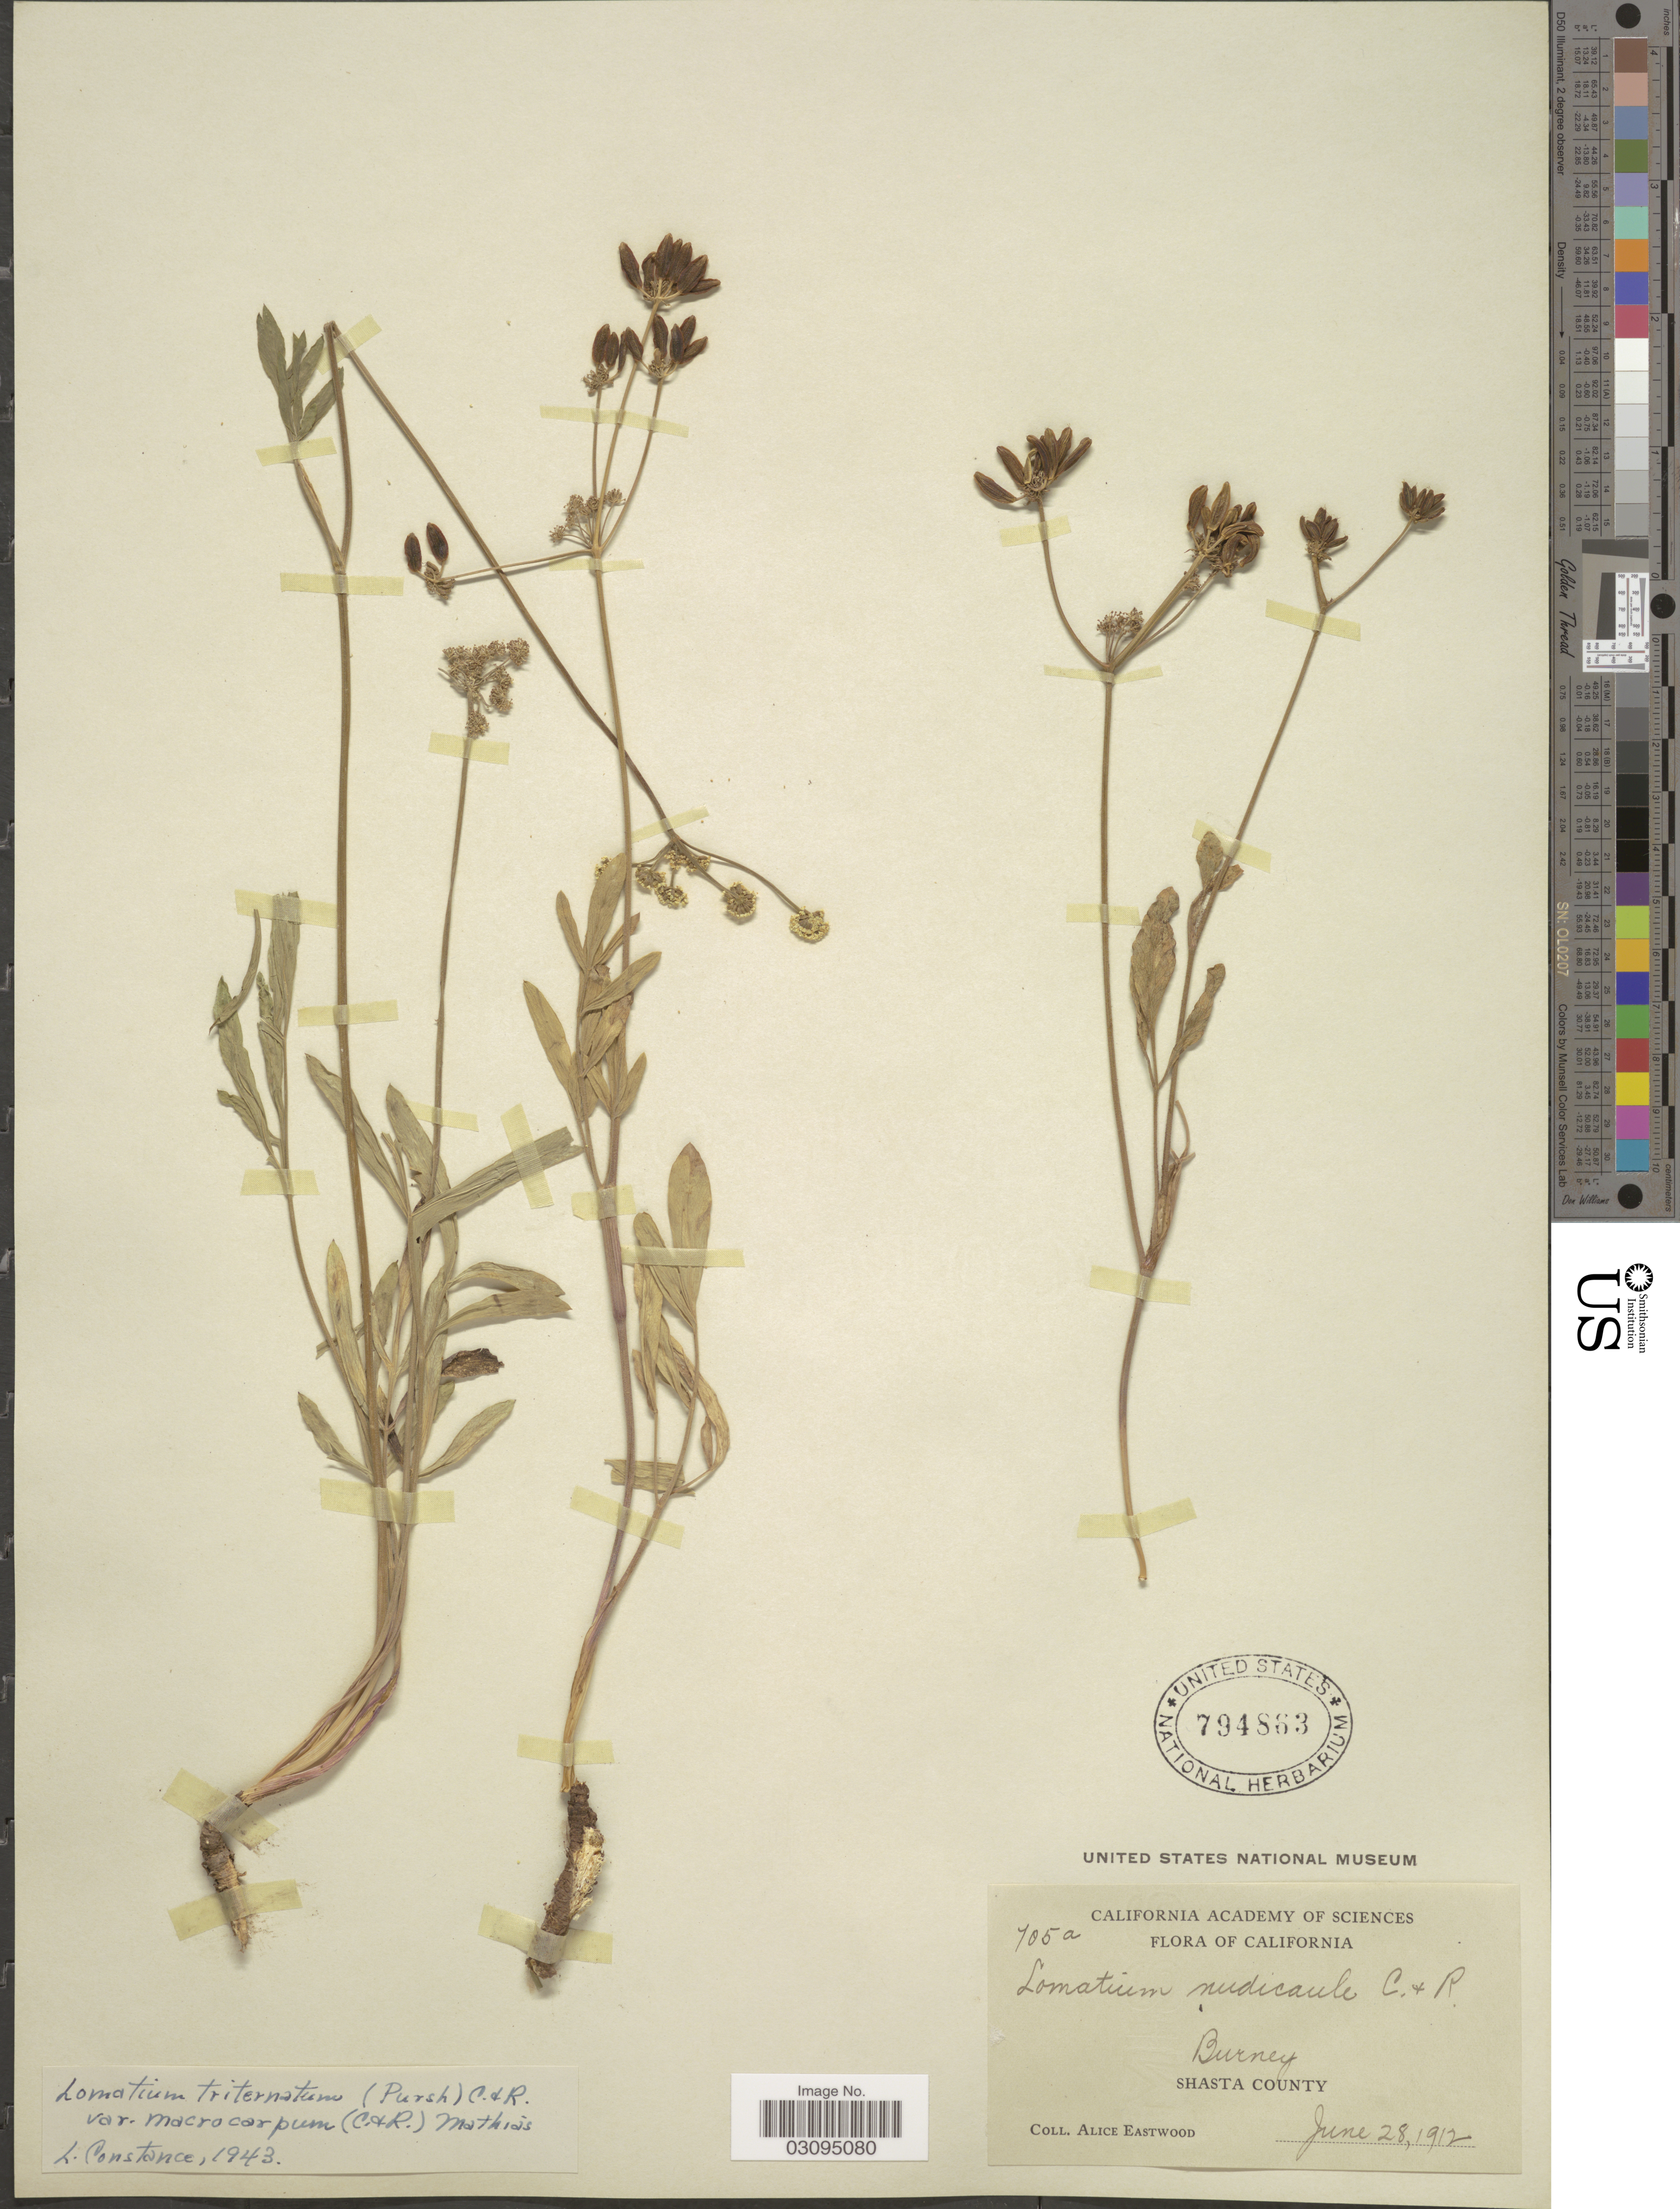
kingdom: Plantae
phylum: Tracheophyta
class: Magnoliopsida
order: Apiales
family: Apiaceae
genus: Lomatium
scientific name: Lomatium triternatum var. macrocarpum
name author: (J.M. Coult. & Rose) Mathias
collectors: A. Eastwood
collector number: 705a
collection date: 1912-06-28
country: United States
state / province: California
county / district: Shasta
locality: Burney, Shasta County.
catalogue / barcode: US 794863